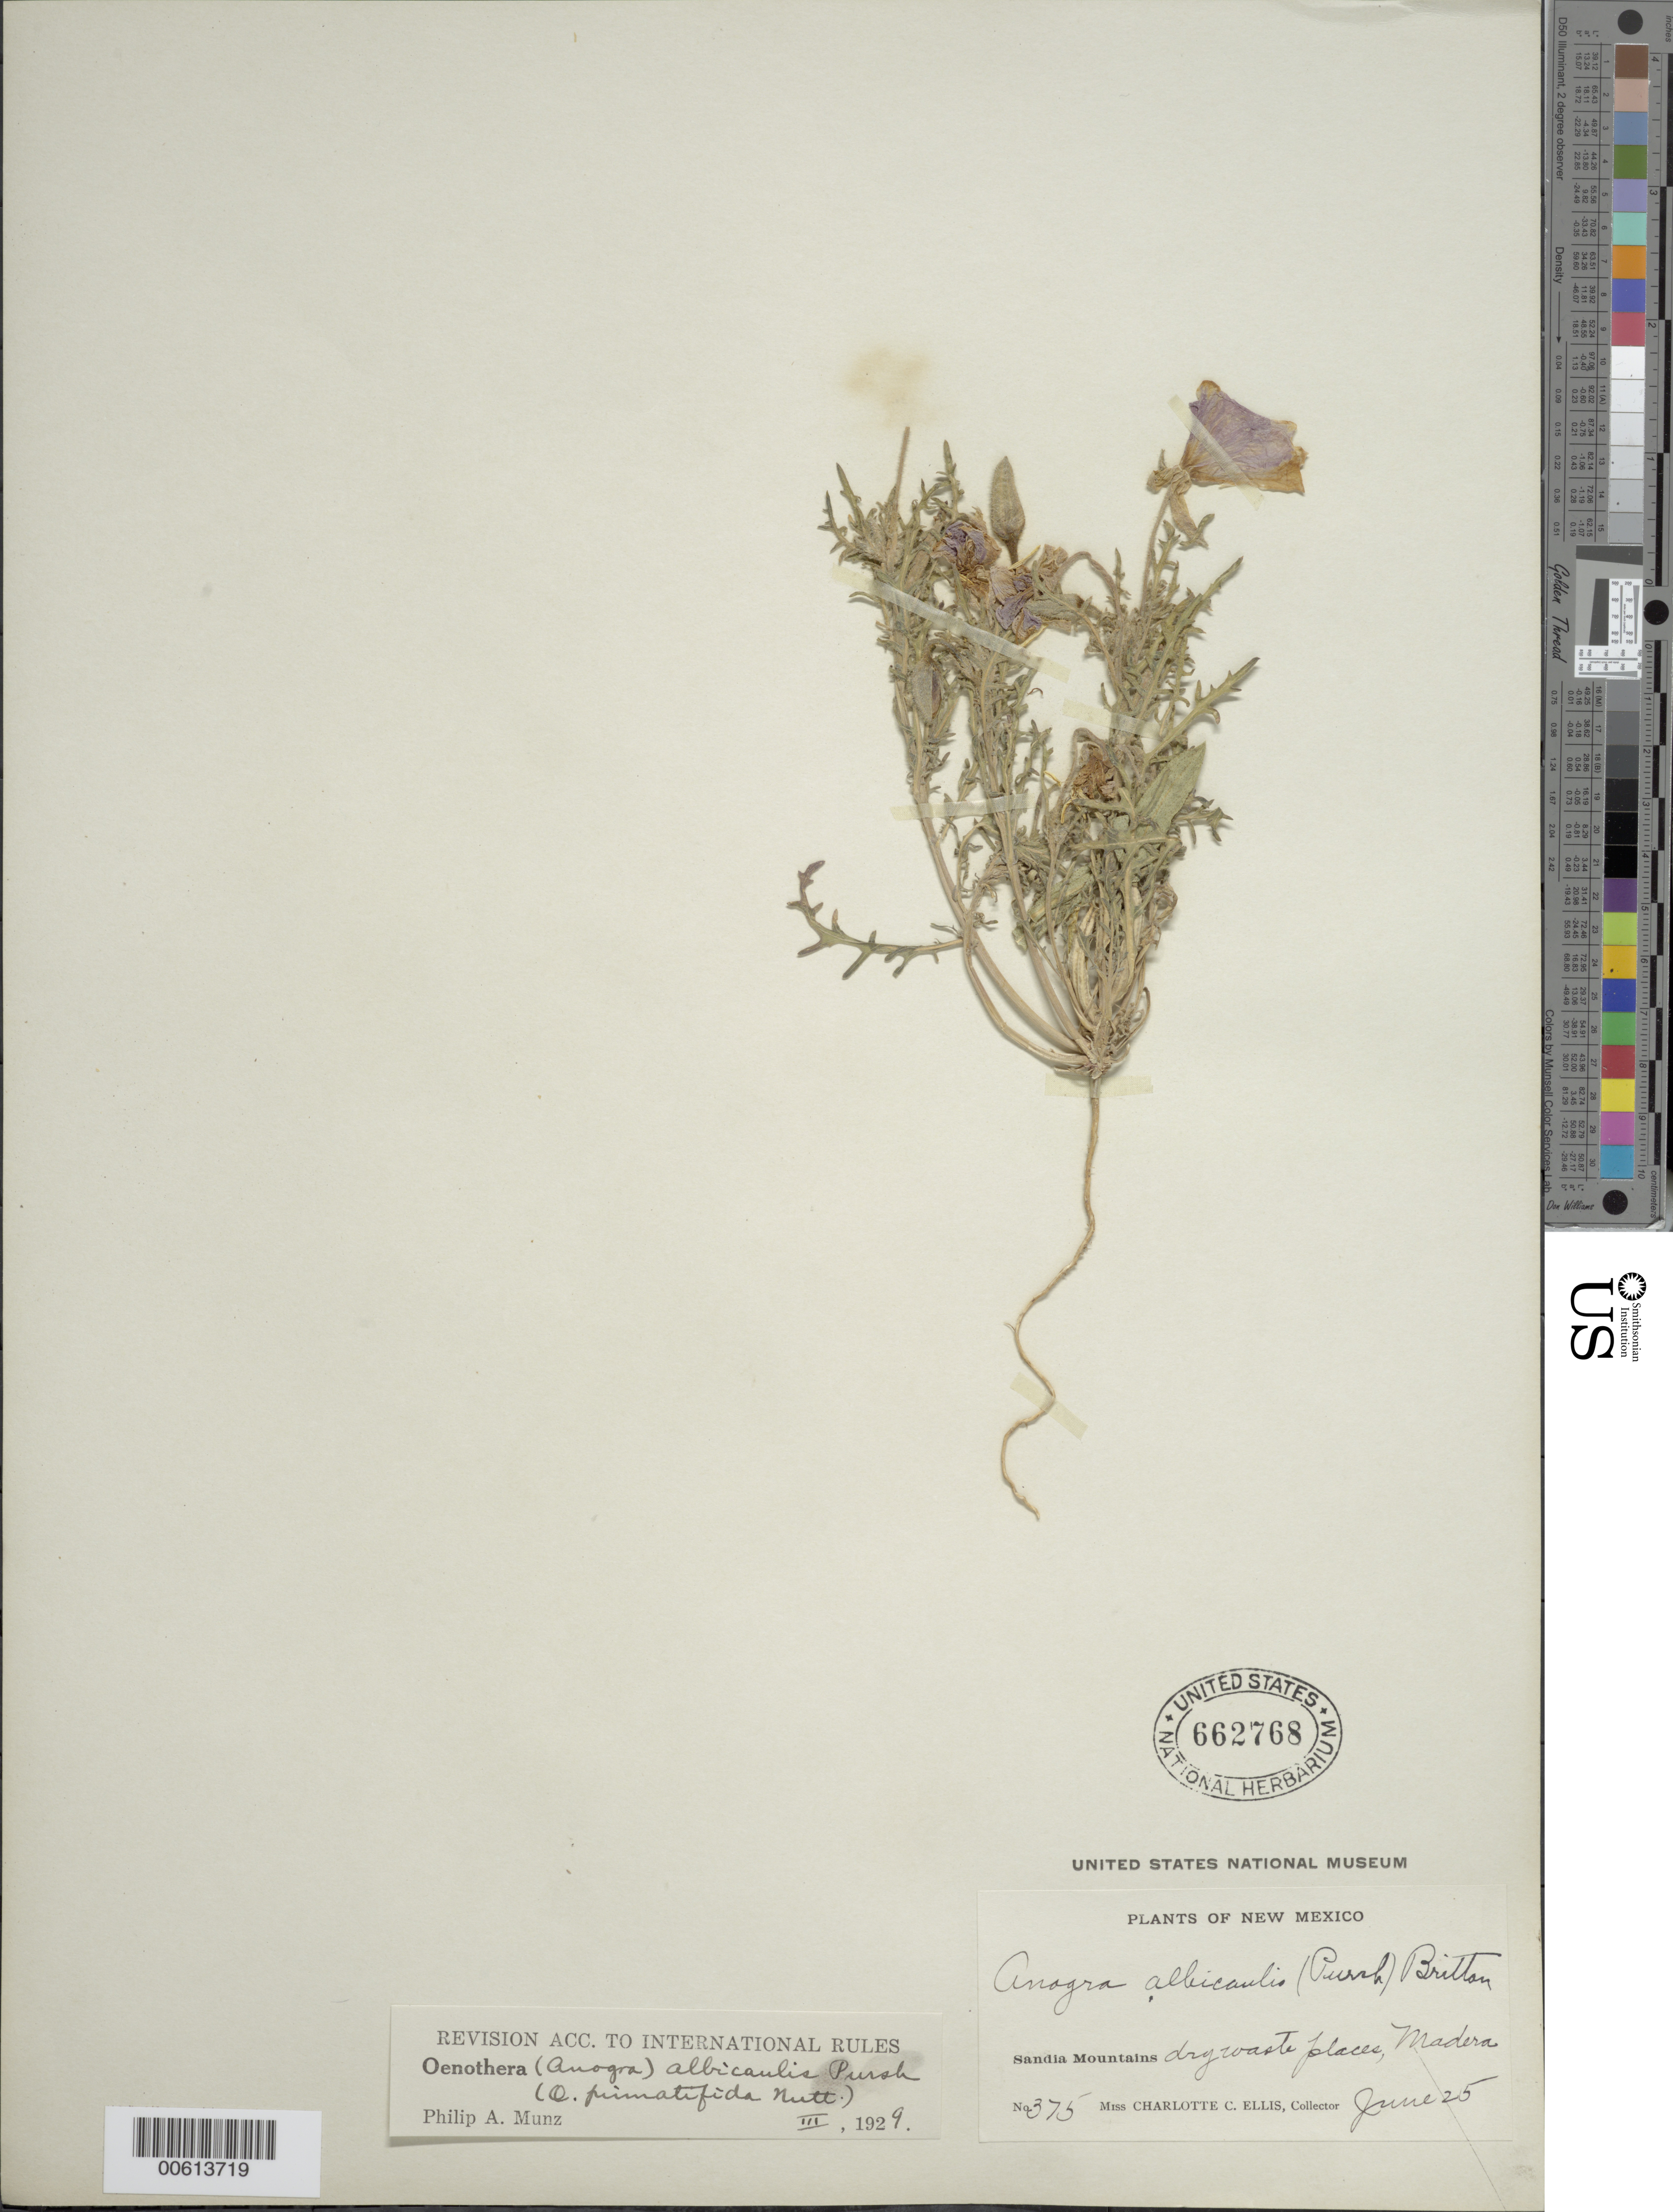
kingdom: Plantae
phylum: Tracheophyta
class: Magnoliopsida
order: Myrtales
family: Onagraceae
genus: Oenothera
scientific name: Oenothera albicaulis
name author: Pursh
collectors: C. C. Ellis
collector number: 375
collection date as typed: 25 Jun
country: United States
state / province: New Mexico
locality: Sandia Mountains, Madera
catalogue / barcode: US 662768